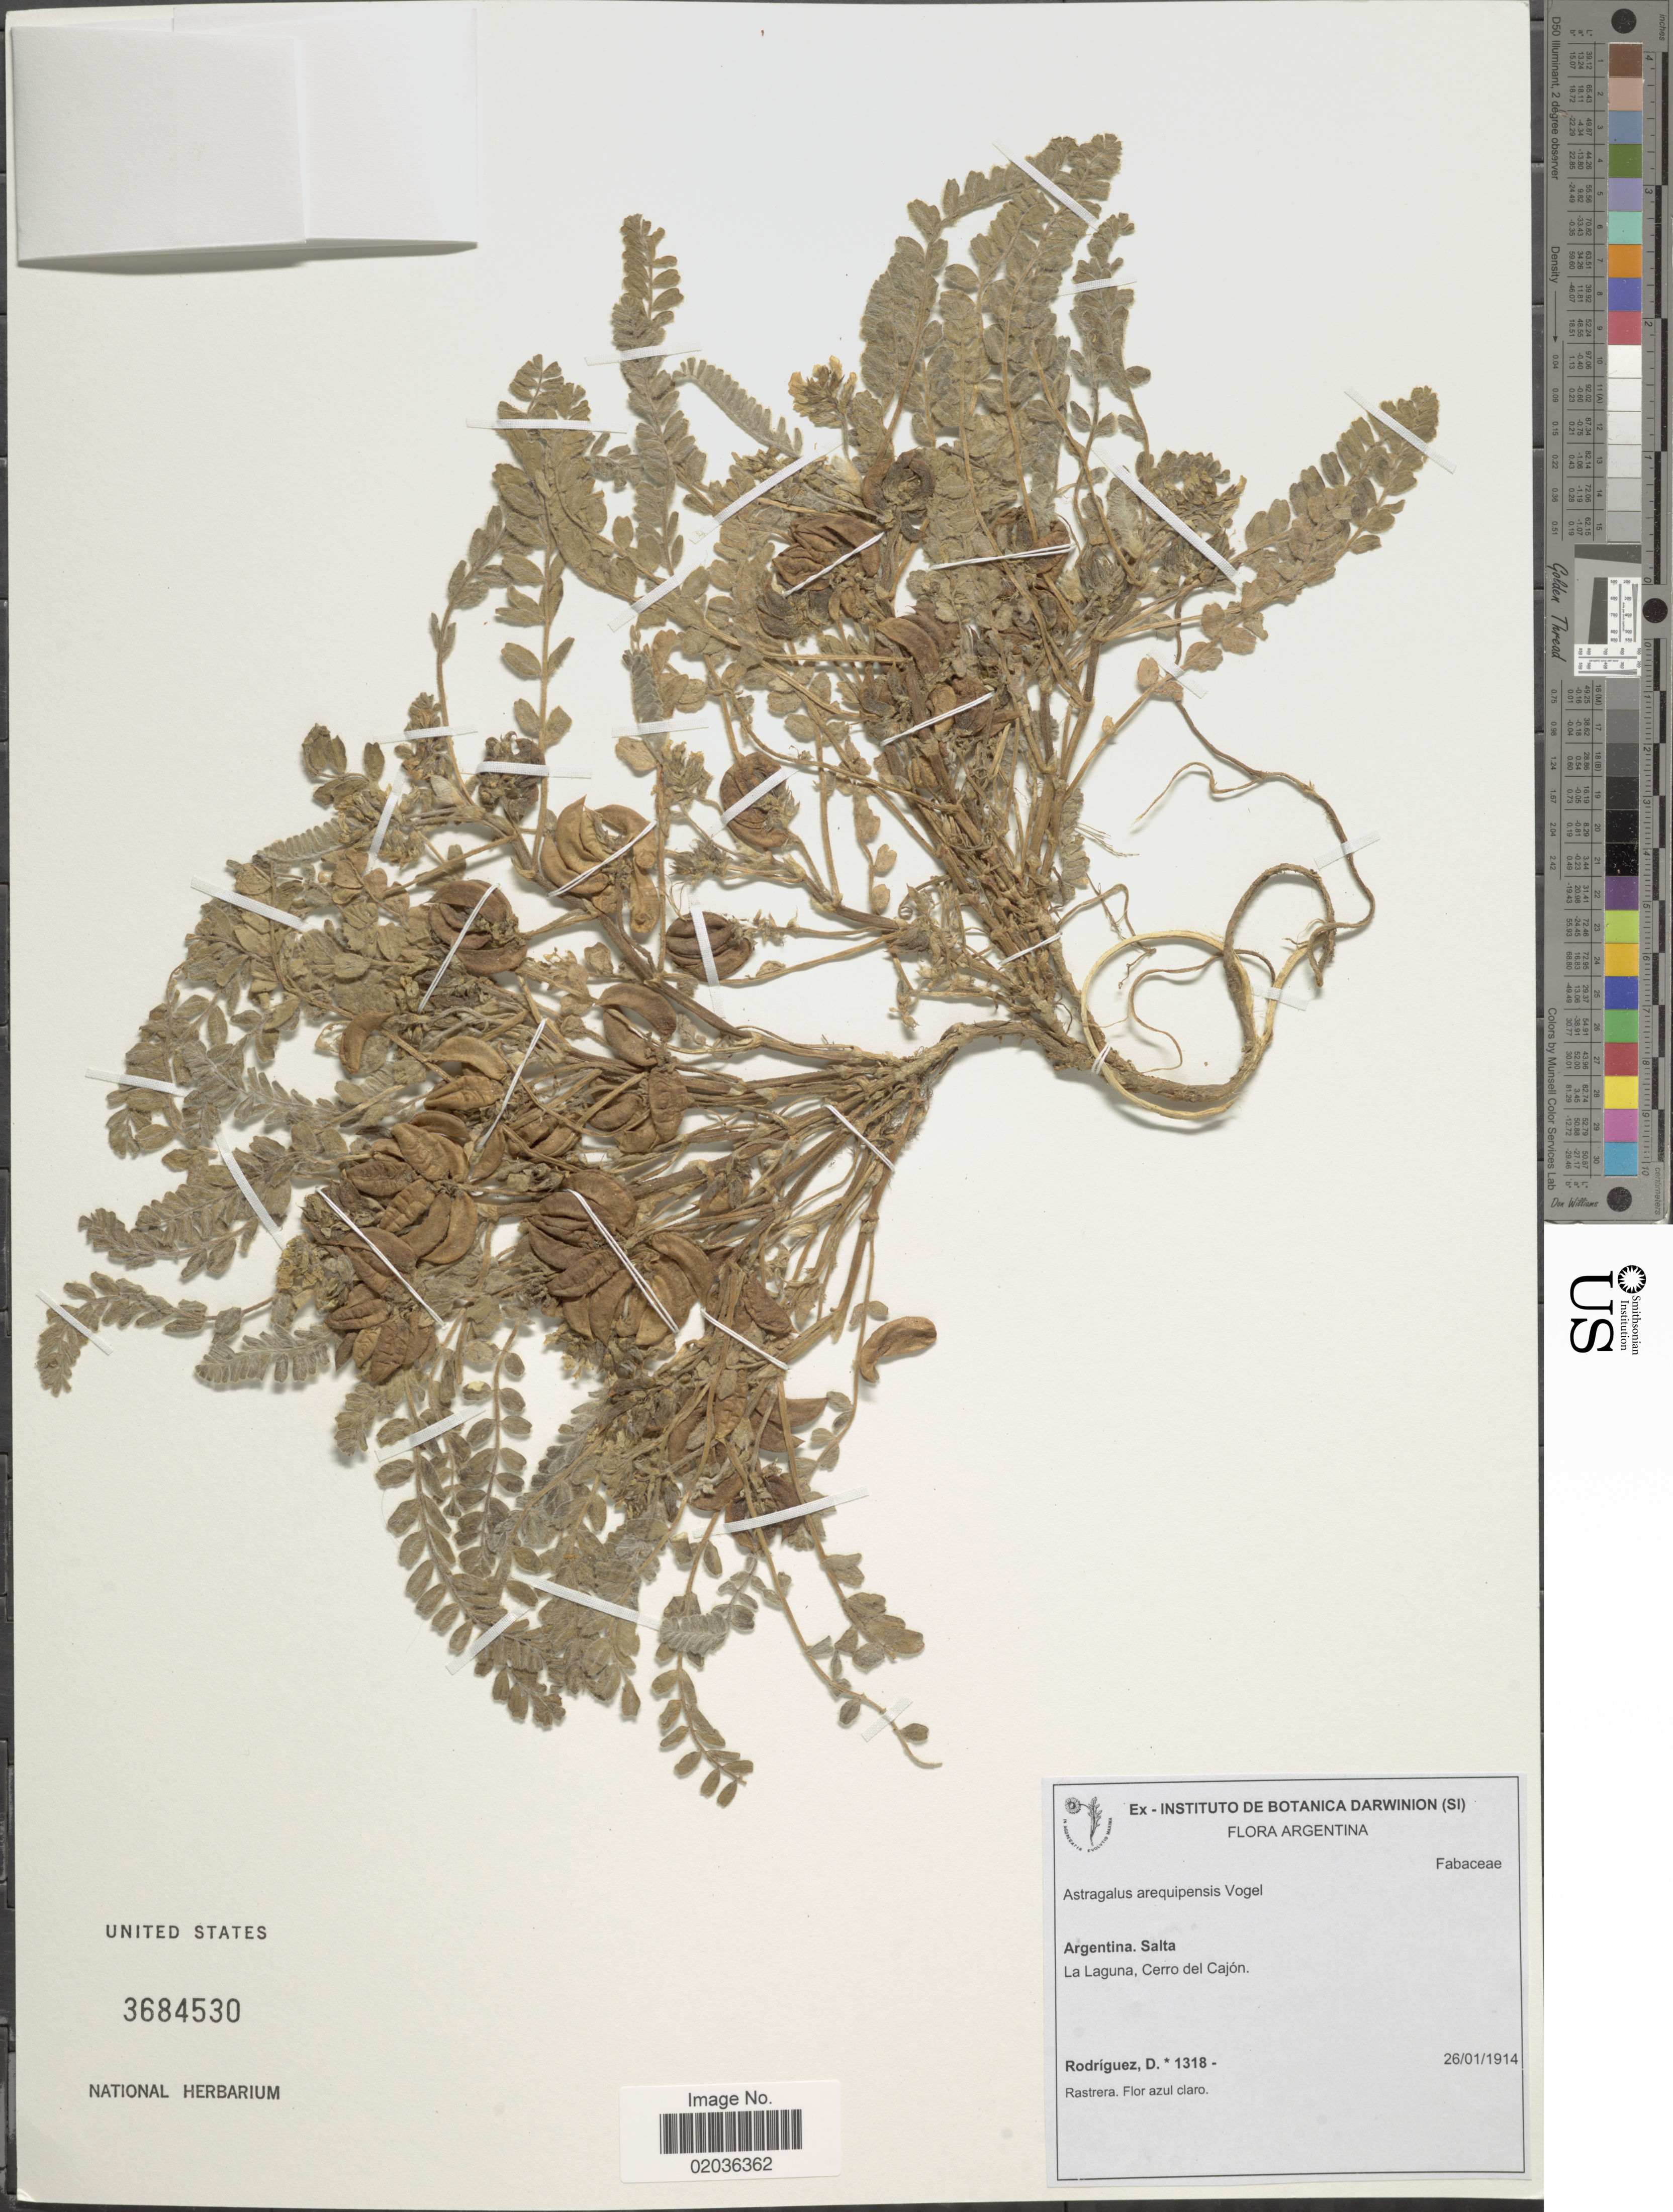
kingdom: Plantae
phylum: Tracheophyta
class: Magnoliopsida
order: Fabales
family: Fabaceae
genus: Astragalus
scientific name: Astragalus arequipensis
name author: Vogel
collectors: D. Rodriguez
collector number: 1318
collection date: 1914-01-26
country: Argentina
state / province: Salta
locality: La Laguna, Cerro del Cajon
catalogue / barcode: US 3684530